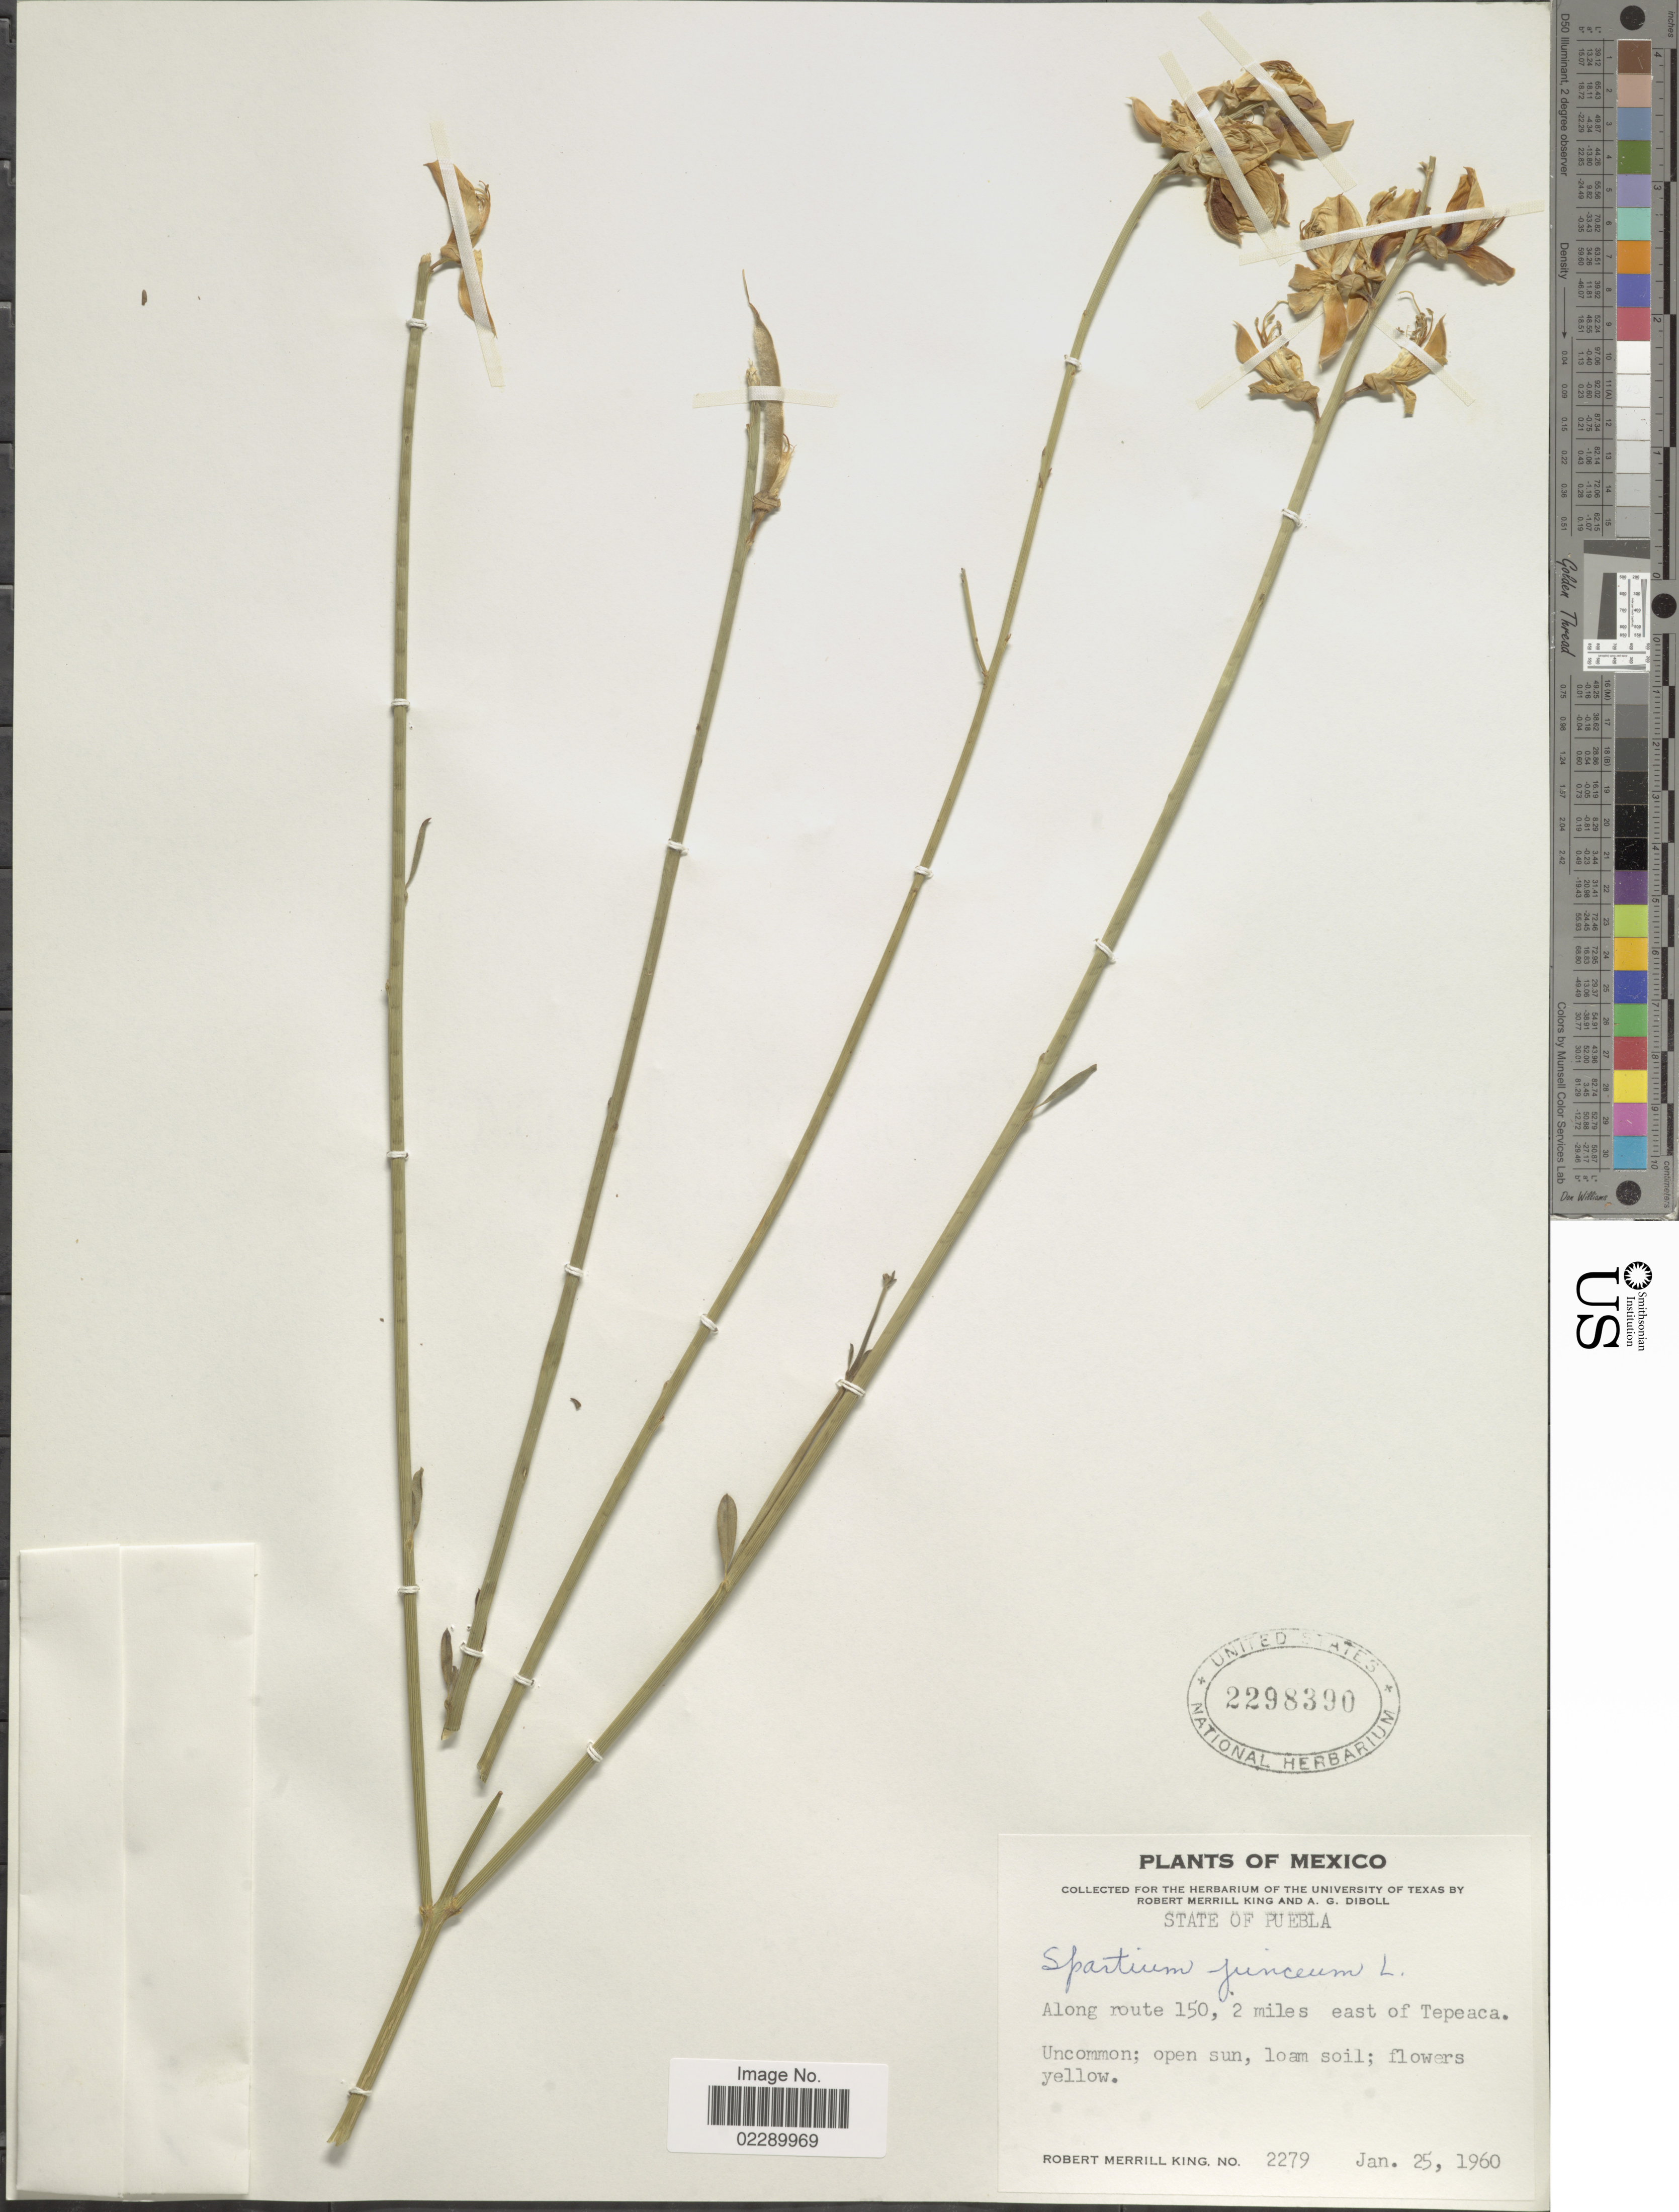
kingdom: Plantae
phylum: Tracheophyta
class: Magnoliopsida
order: Fabales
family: Fabaceae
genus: Spartium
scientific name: Spartium junceum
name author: L.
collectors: R. M. King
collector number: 2279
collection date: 1960-01-25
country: Mexico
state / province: Puebla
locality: State of Puebla. Along route 150, 2 miles east of Tepeaca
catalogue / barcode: US 2298390